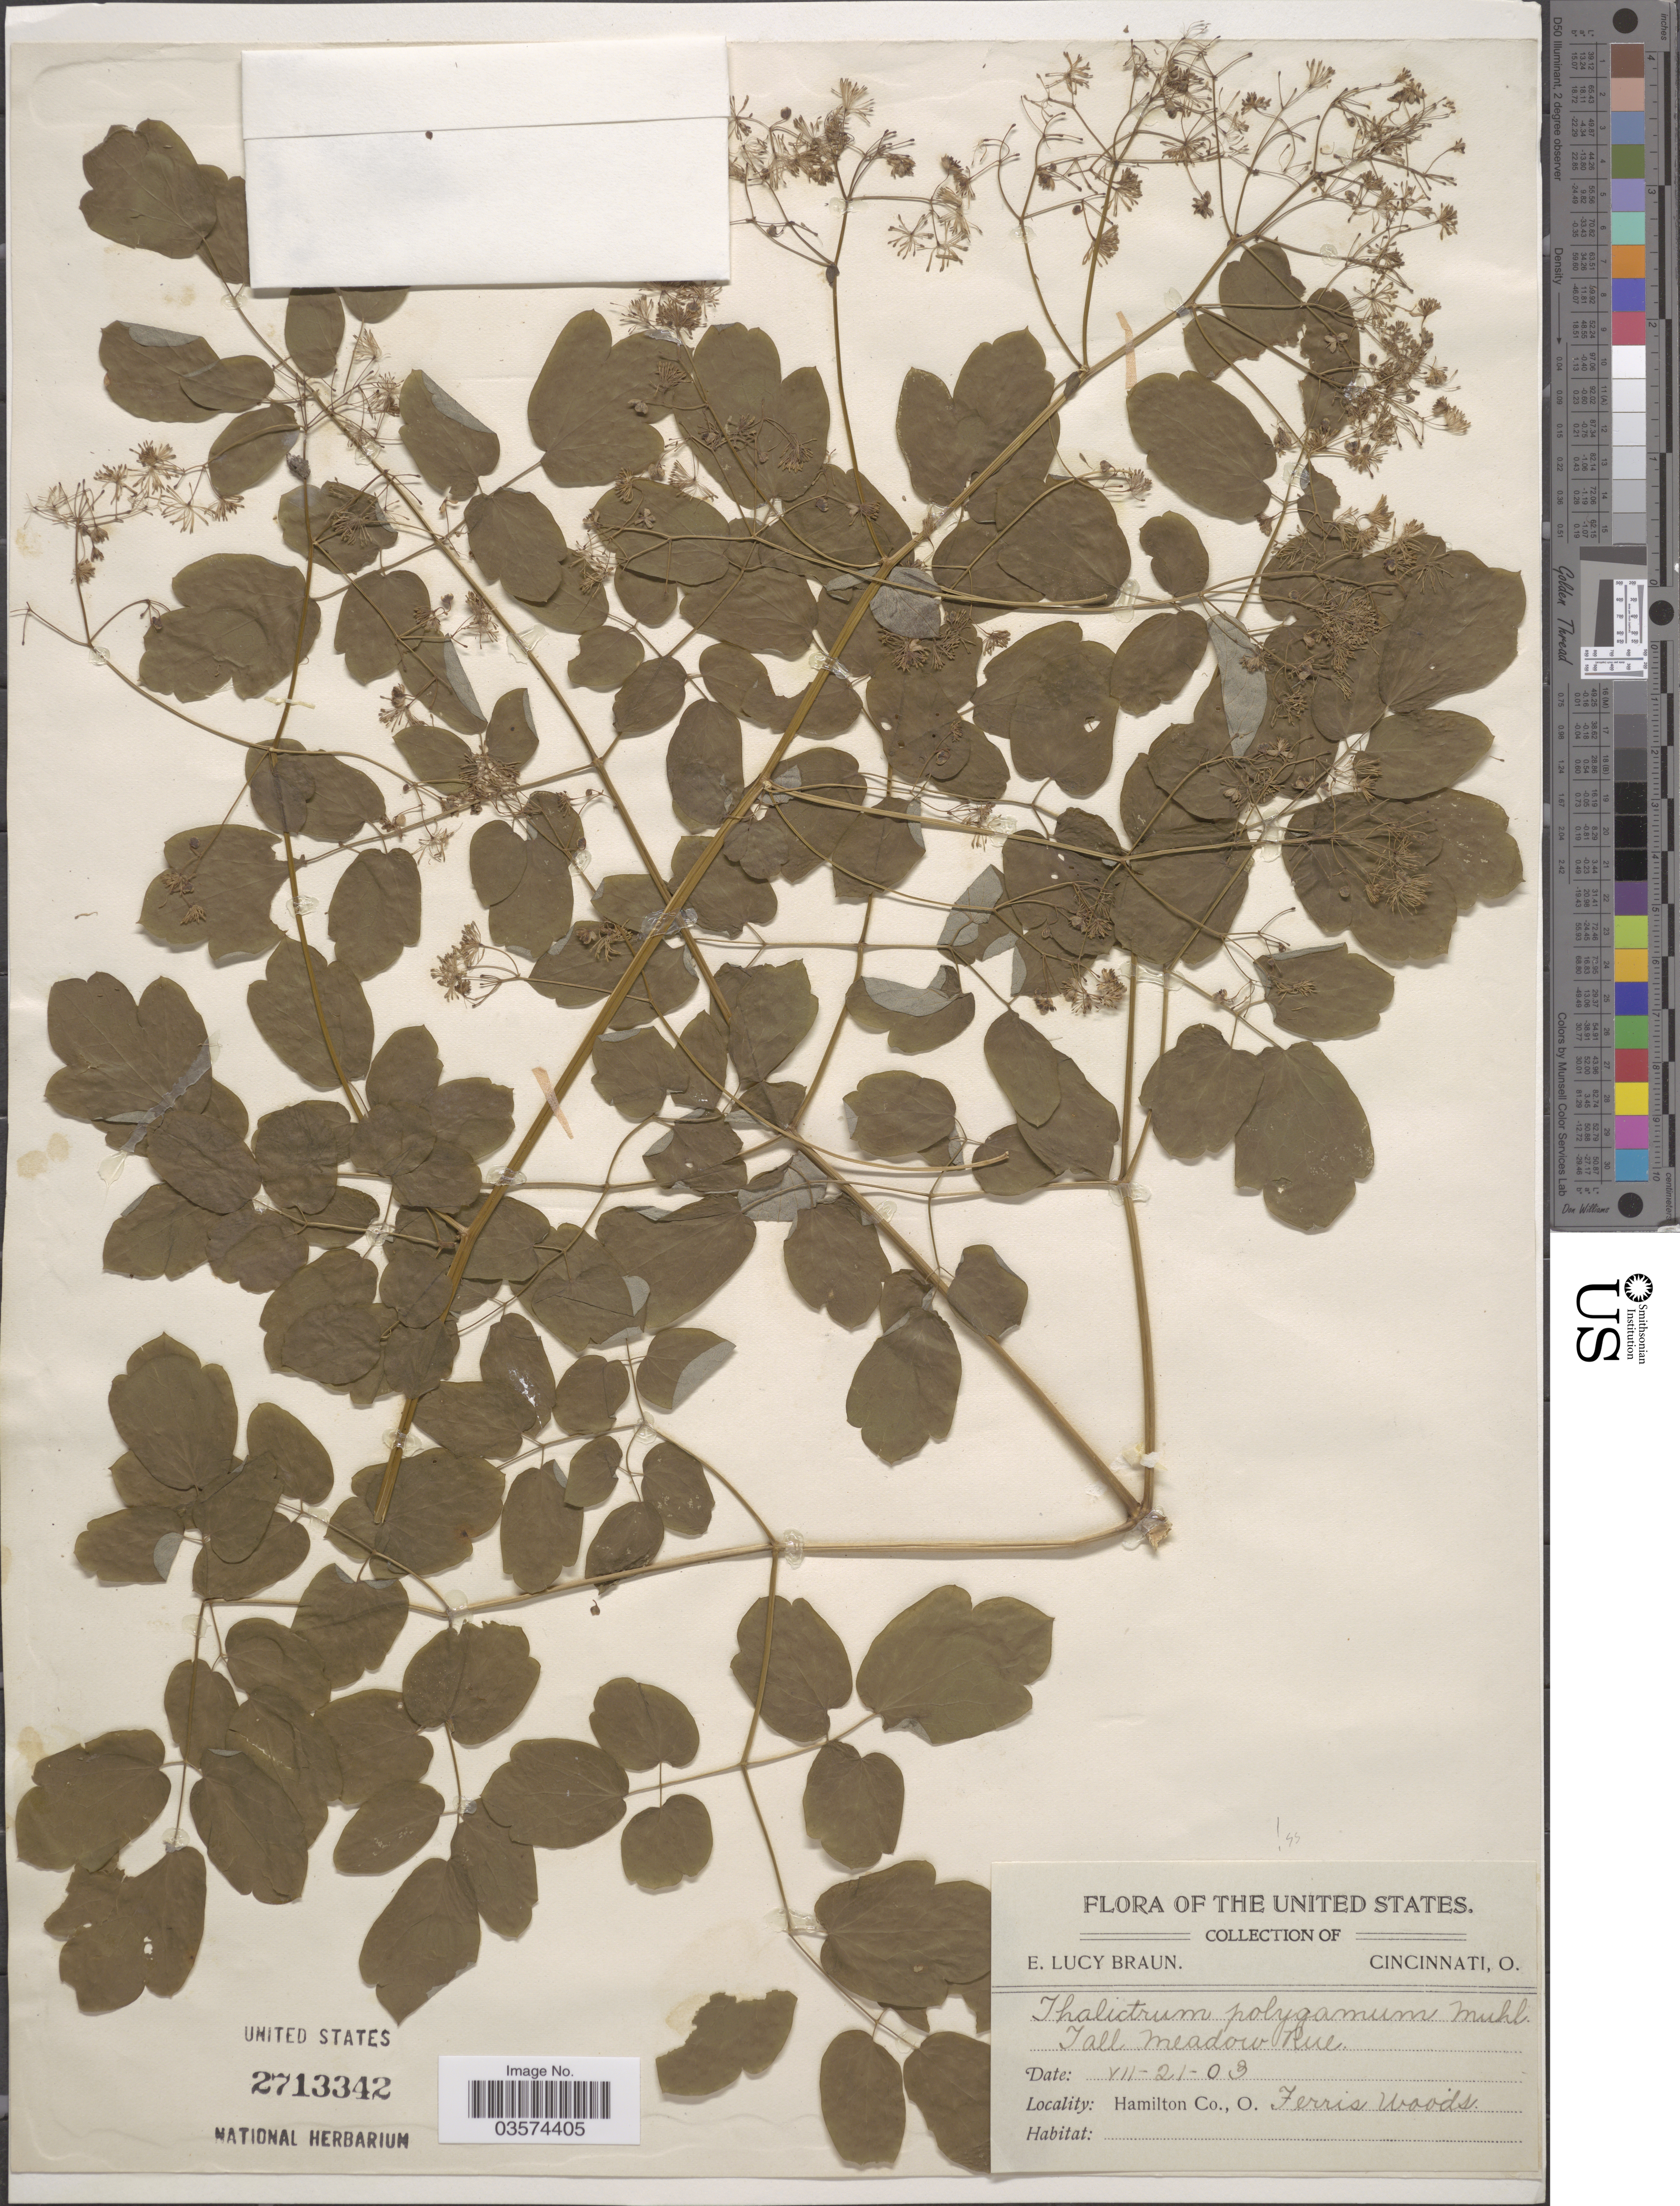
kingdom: Plantae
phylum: Tracheophyta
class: Magnoliopsida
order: Ranunculales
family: Ranunculaceae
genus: Thalictrum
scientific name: Thalictrum pubescens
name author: Pursh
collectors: E. L. Braun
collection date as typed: Transcribed d/m/y: 21/7/3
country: United States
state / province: Ohio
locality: Hamilton Co., Ferris Woods.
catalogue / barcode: US 2713342